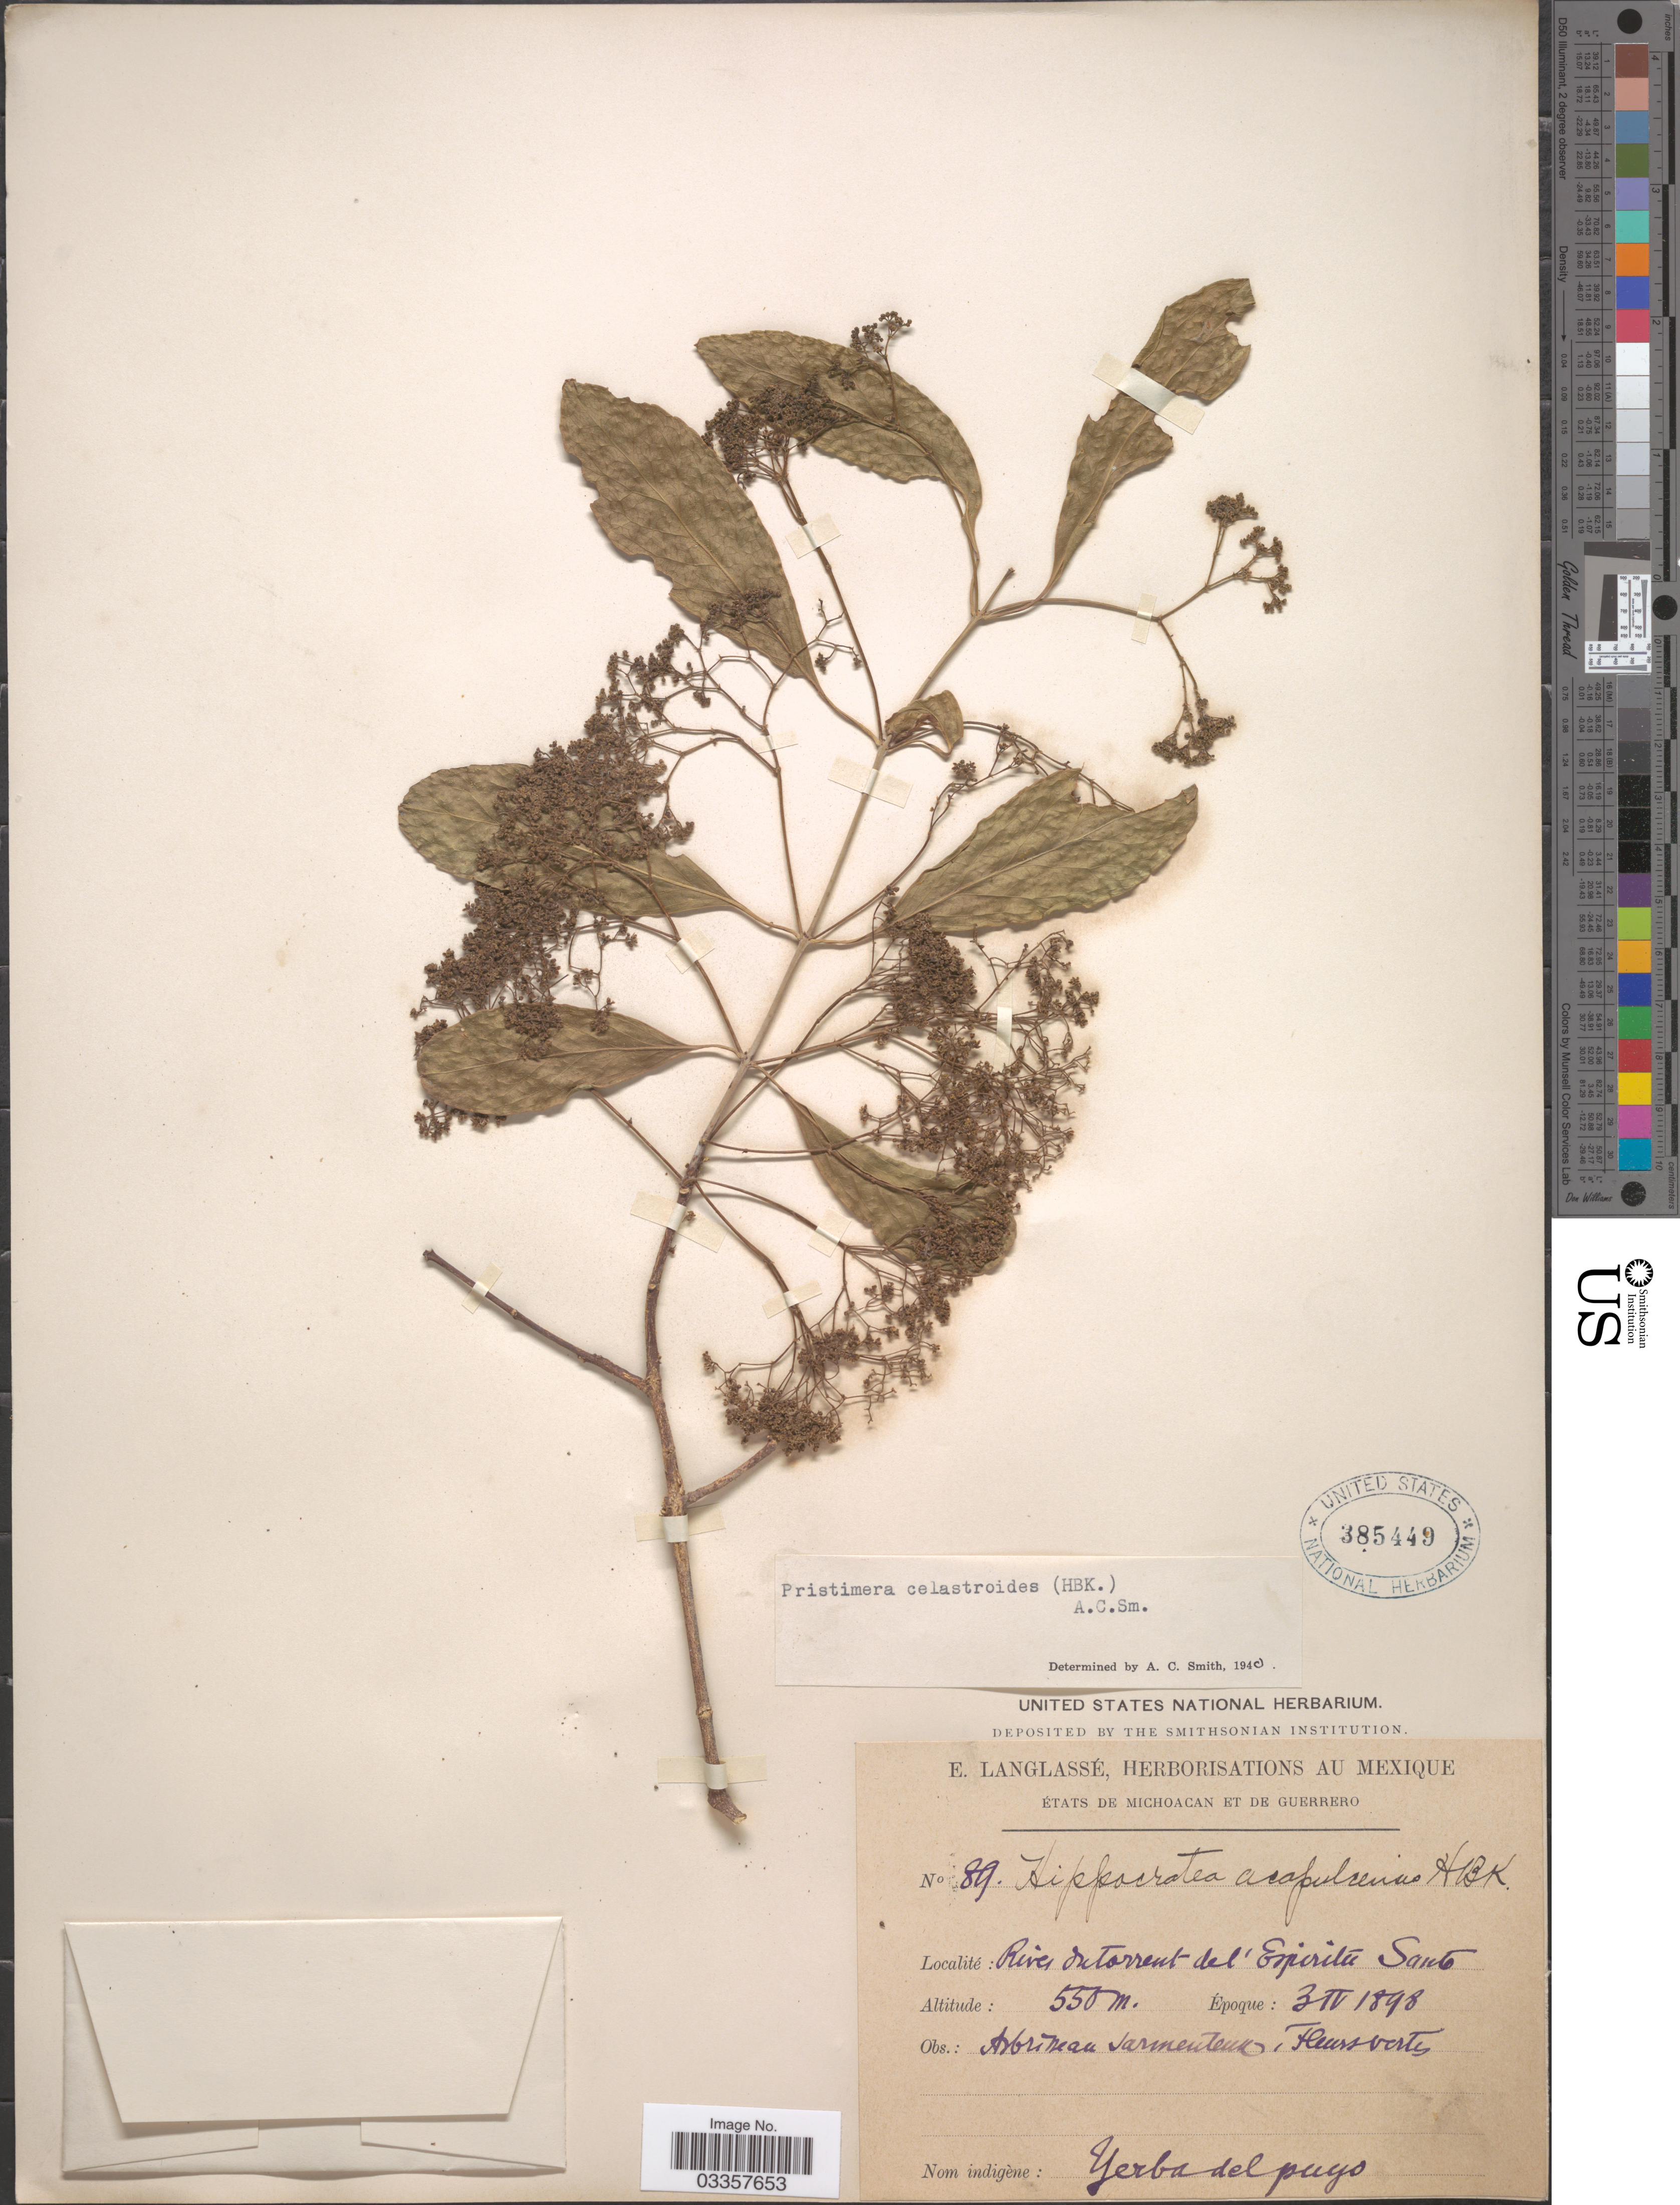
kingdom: Plantae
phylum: Tracheophyta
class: Magnoliopsida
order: Celastrales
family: Celastraceae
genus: Pristimera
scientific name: Pristimera celastroides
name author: (Kunth) A.C. Sm.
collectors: E. Langlassé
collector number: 89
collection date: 1898-04-03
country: Mexico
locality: États de Michoacan et de Guerrero. Rives du Torrent del'Espiritu Santo.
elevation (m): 550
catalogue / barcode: US 385449